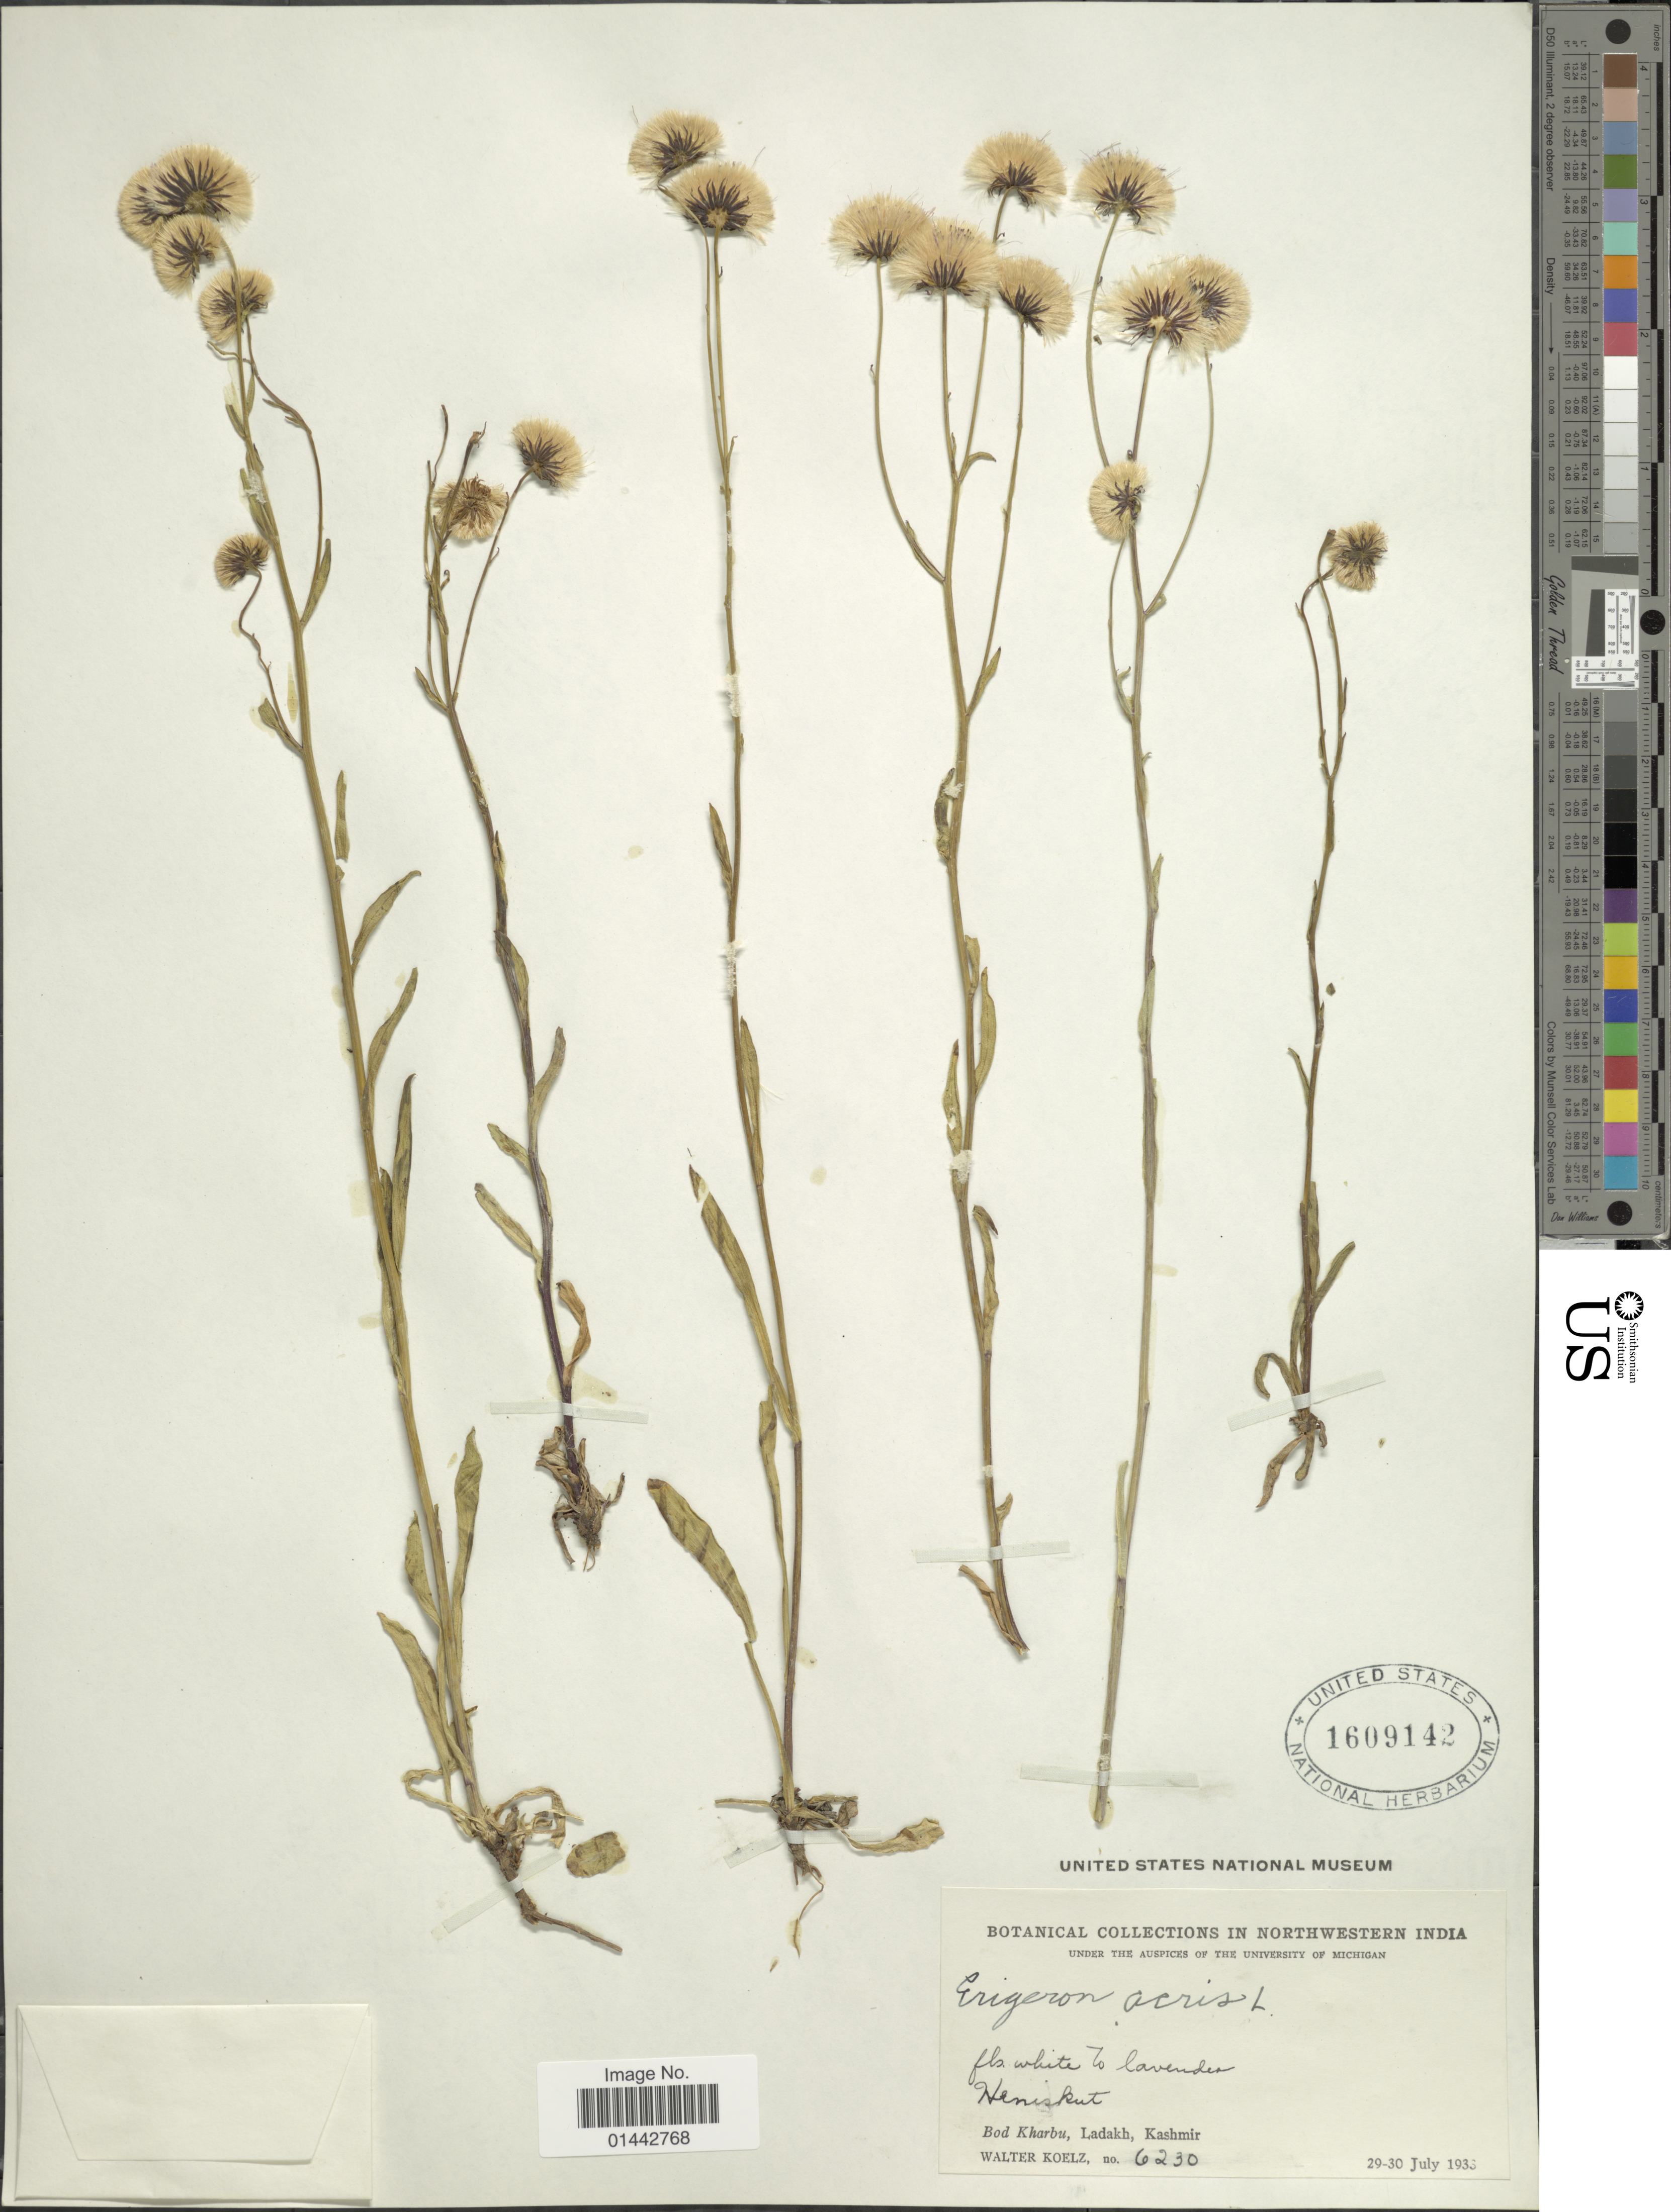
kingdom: Plantae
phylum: Tracheophyta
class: Magnoliopsida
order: Asterales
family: Asteraceae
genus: Erigeron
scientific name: Erigeron acris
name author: L.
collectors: W. N. Koelz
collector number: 6230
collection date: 1933-07-29/1933-07-30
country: India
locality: Northwestern India, Heniskut, Bod Kharbu, Ladakh, Kashmir.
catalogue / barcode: US 1609142